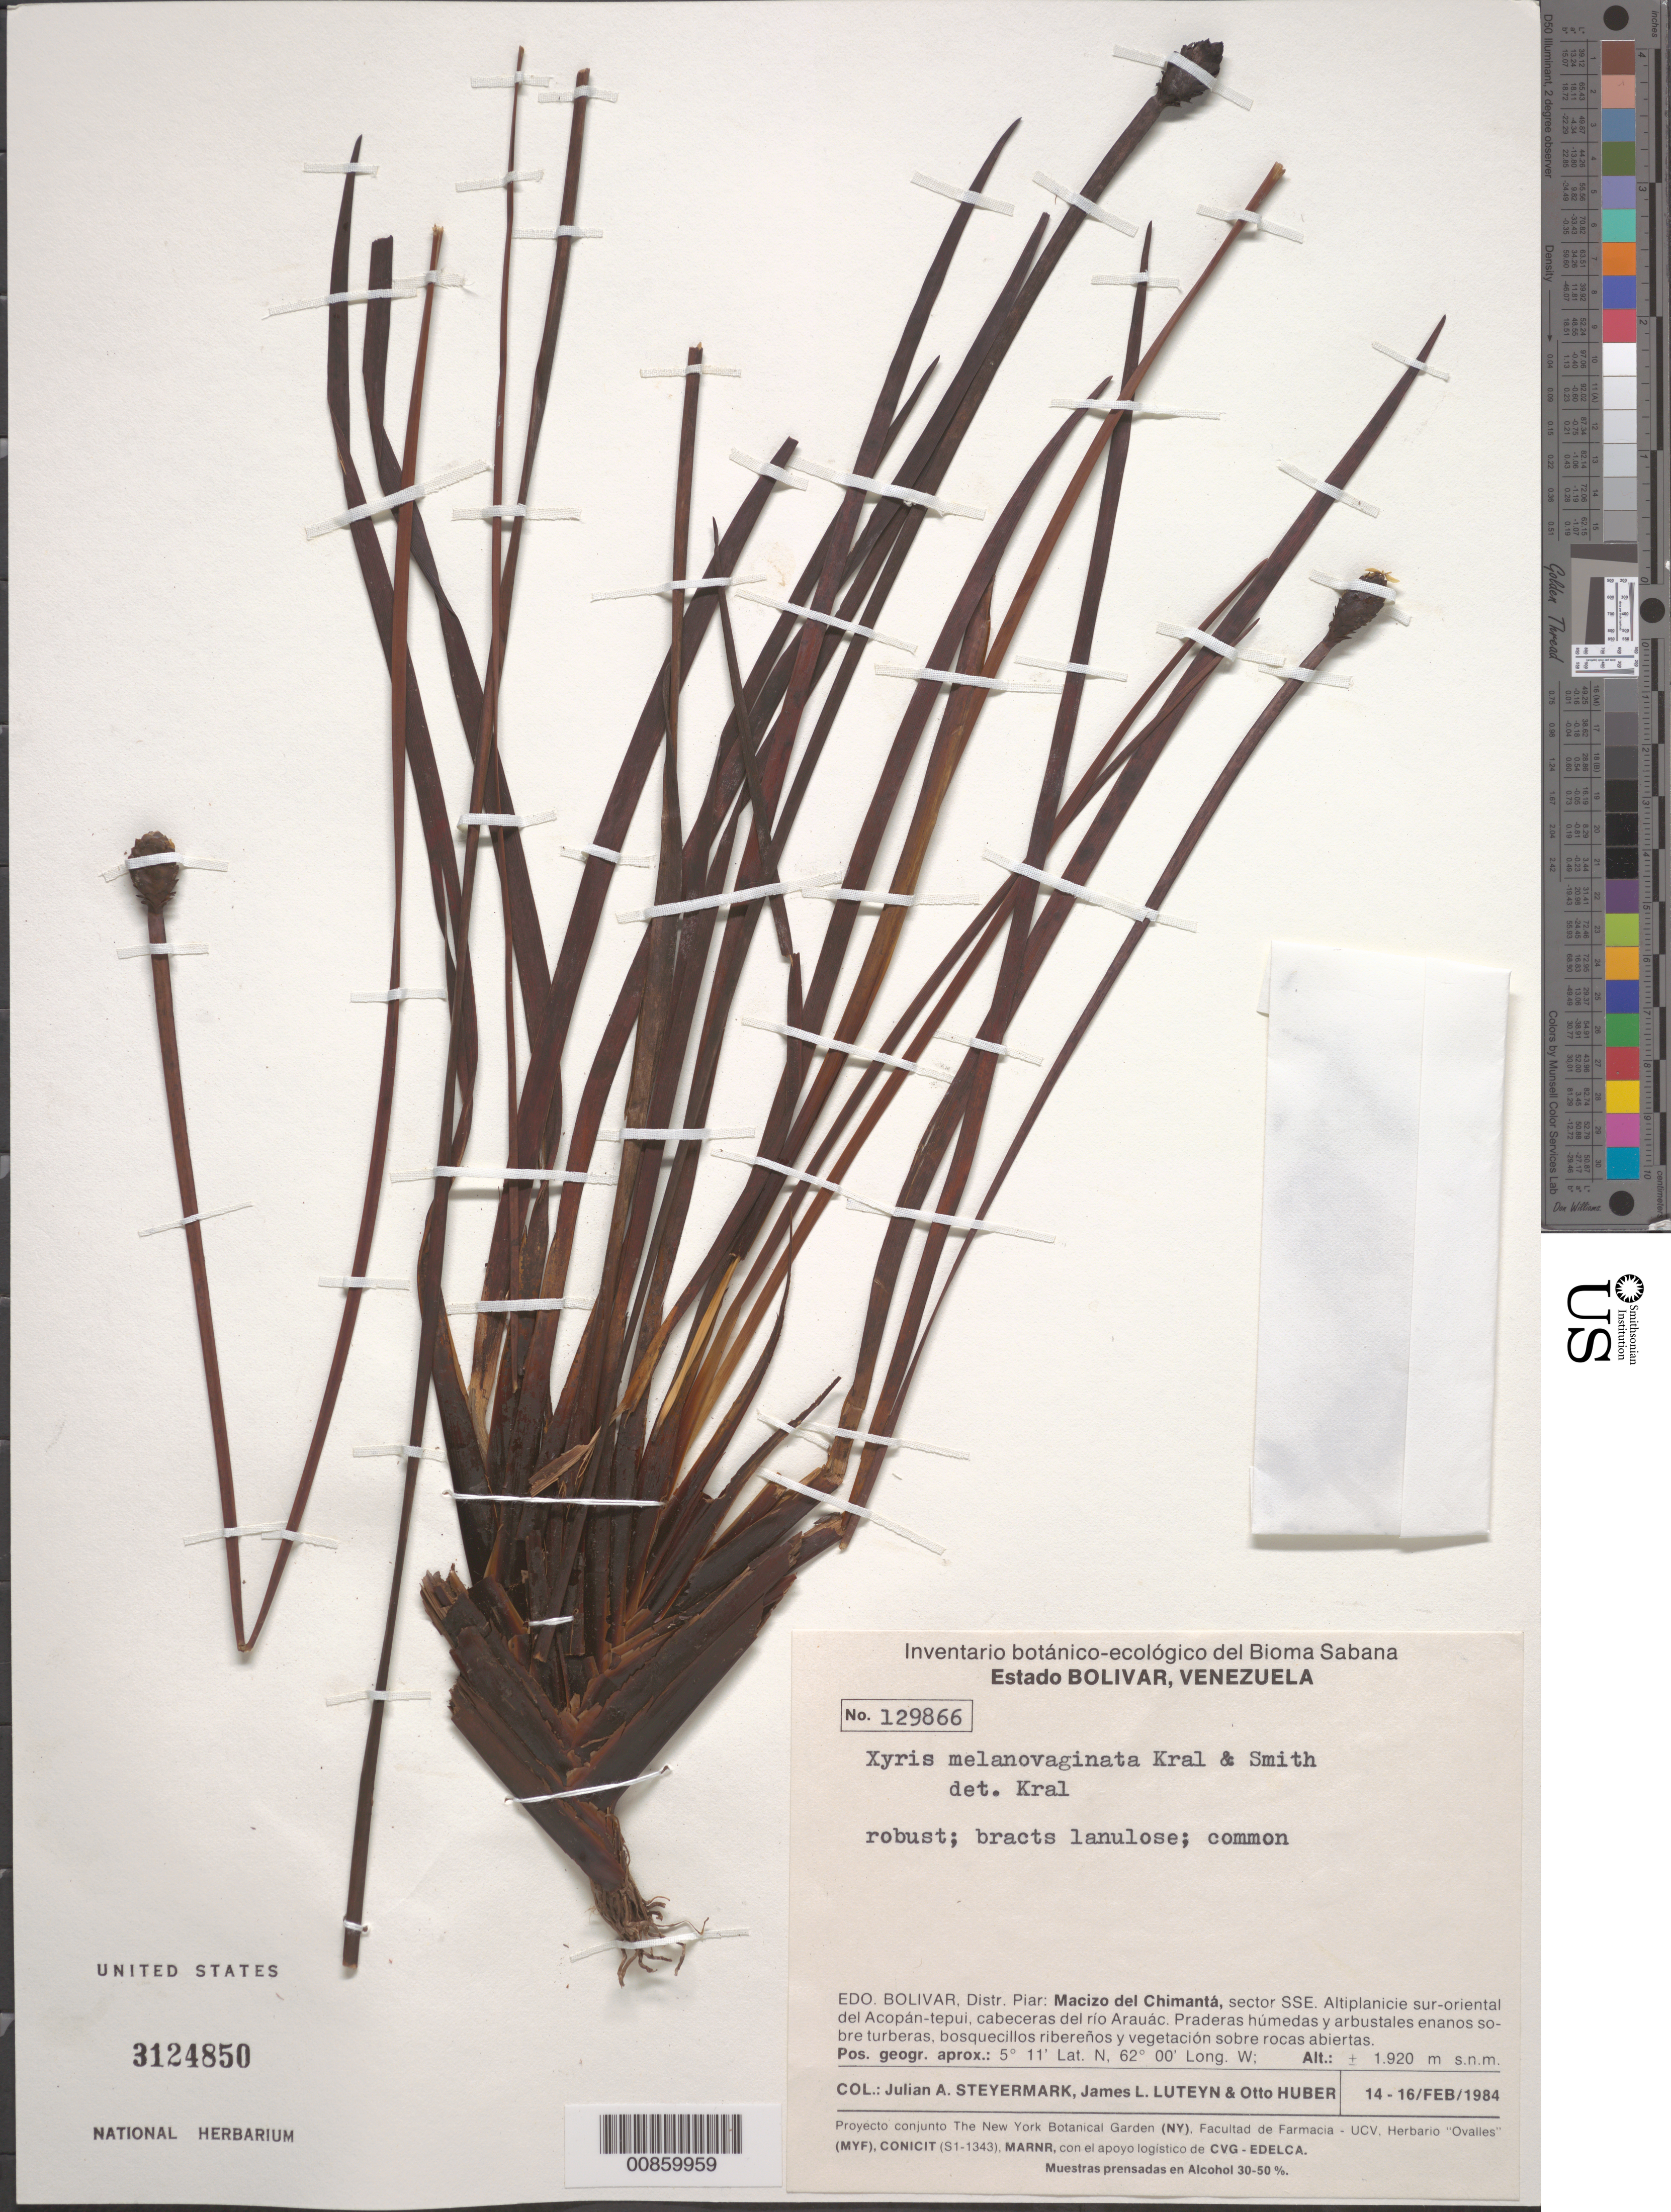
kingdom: Plantae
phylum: Tracheophyta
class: Liliopsida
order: Poales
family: Xyridaceae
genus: Xyris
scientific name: Xyris melanovaginata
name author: Kral & L.B. Sm.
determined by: Kral, Robert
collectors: J. Steyermark, J. L. Luteyn & O. Huber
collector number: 129866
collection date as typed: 14-Feb-84 to 16-Feb-84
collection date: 1984-02-14/1984-02-16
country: Venezuela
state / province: Bolívar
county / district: Piar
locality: Macizo del Chimantá, sector SSE. Altiplanicie sur-oriental del Acopán-tepuí, cabeceras del río Arauác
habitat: Praderas húmedas y arbustales enanos sobre turberas, bosquecillos ribereños y vegetación sobre rocas abiertas.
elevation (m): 1920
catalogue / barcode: US 3124850